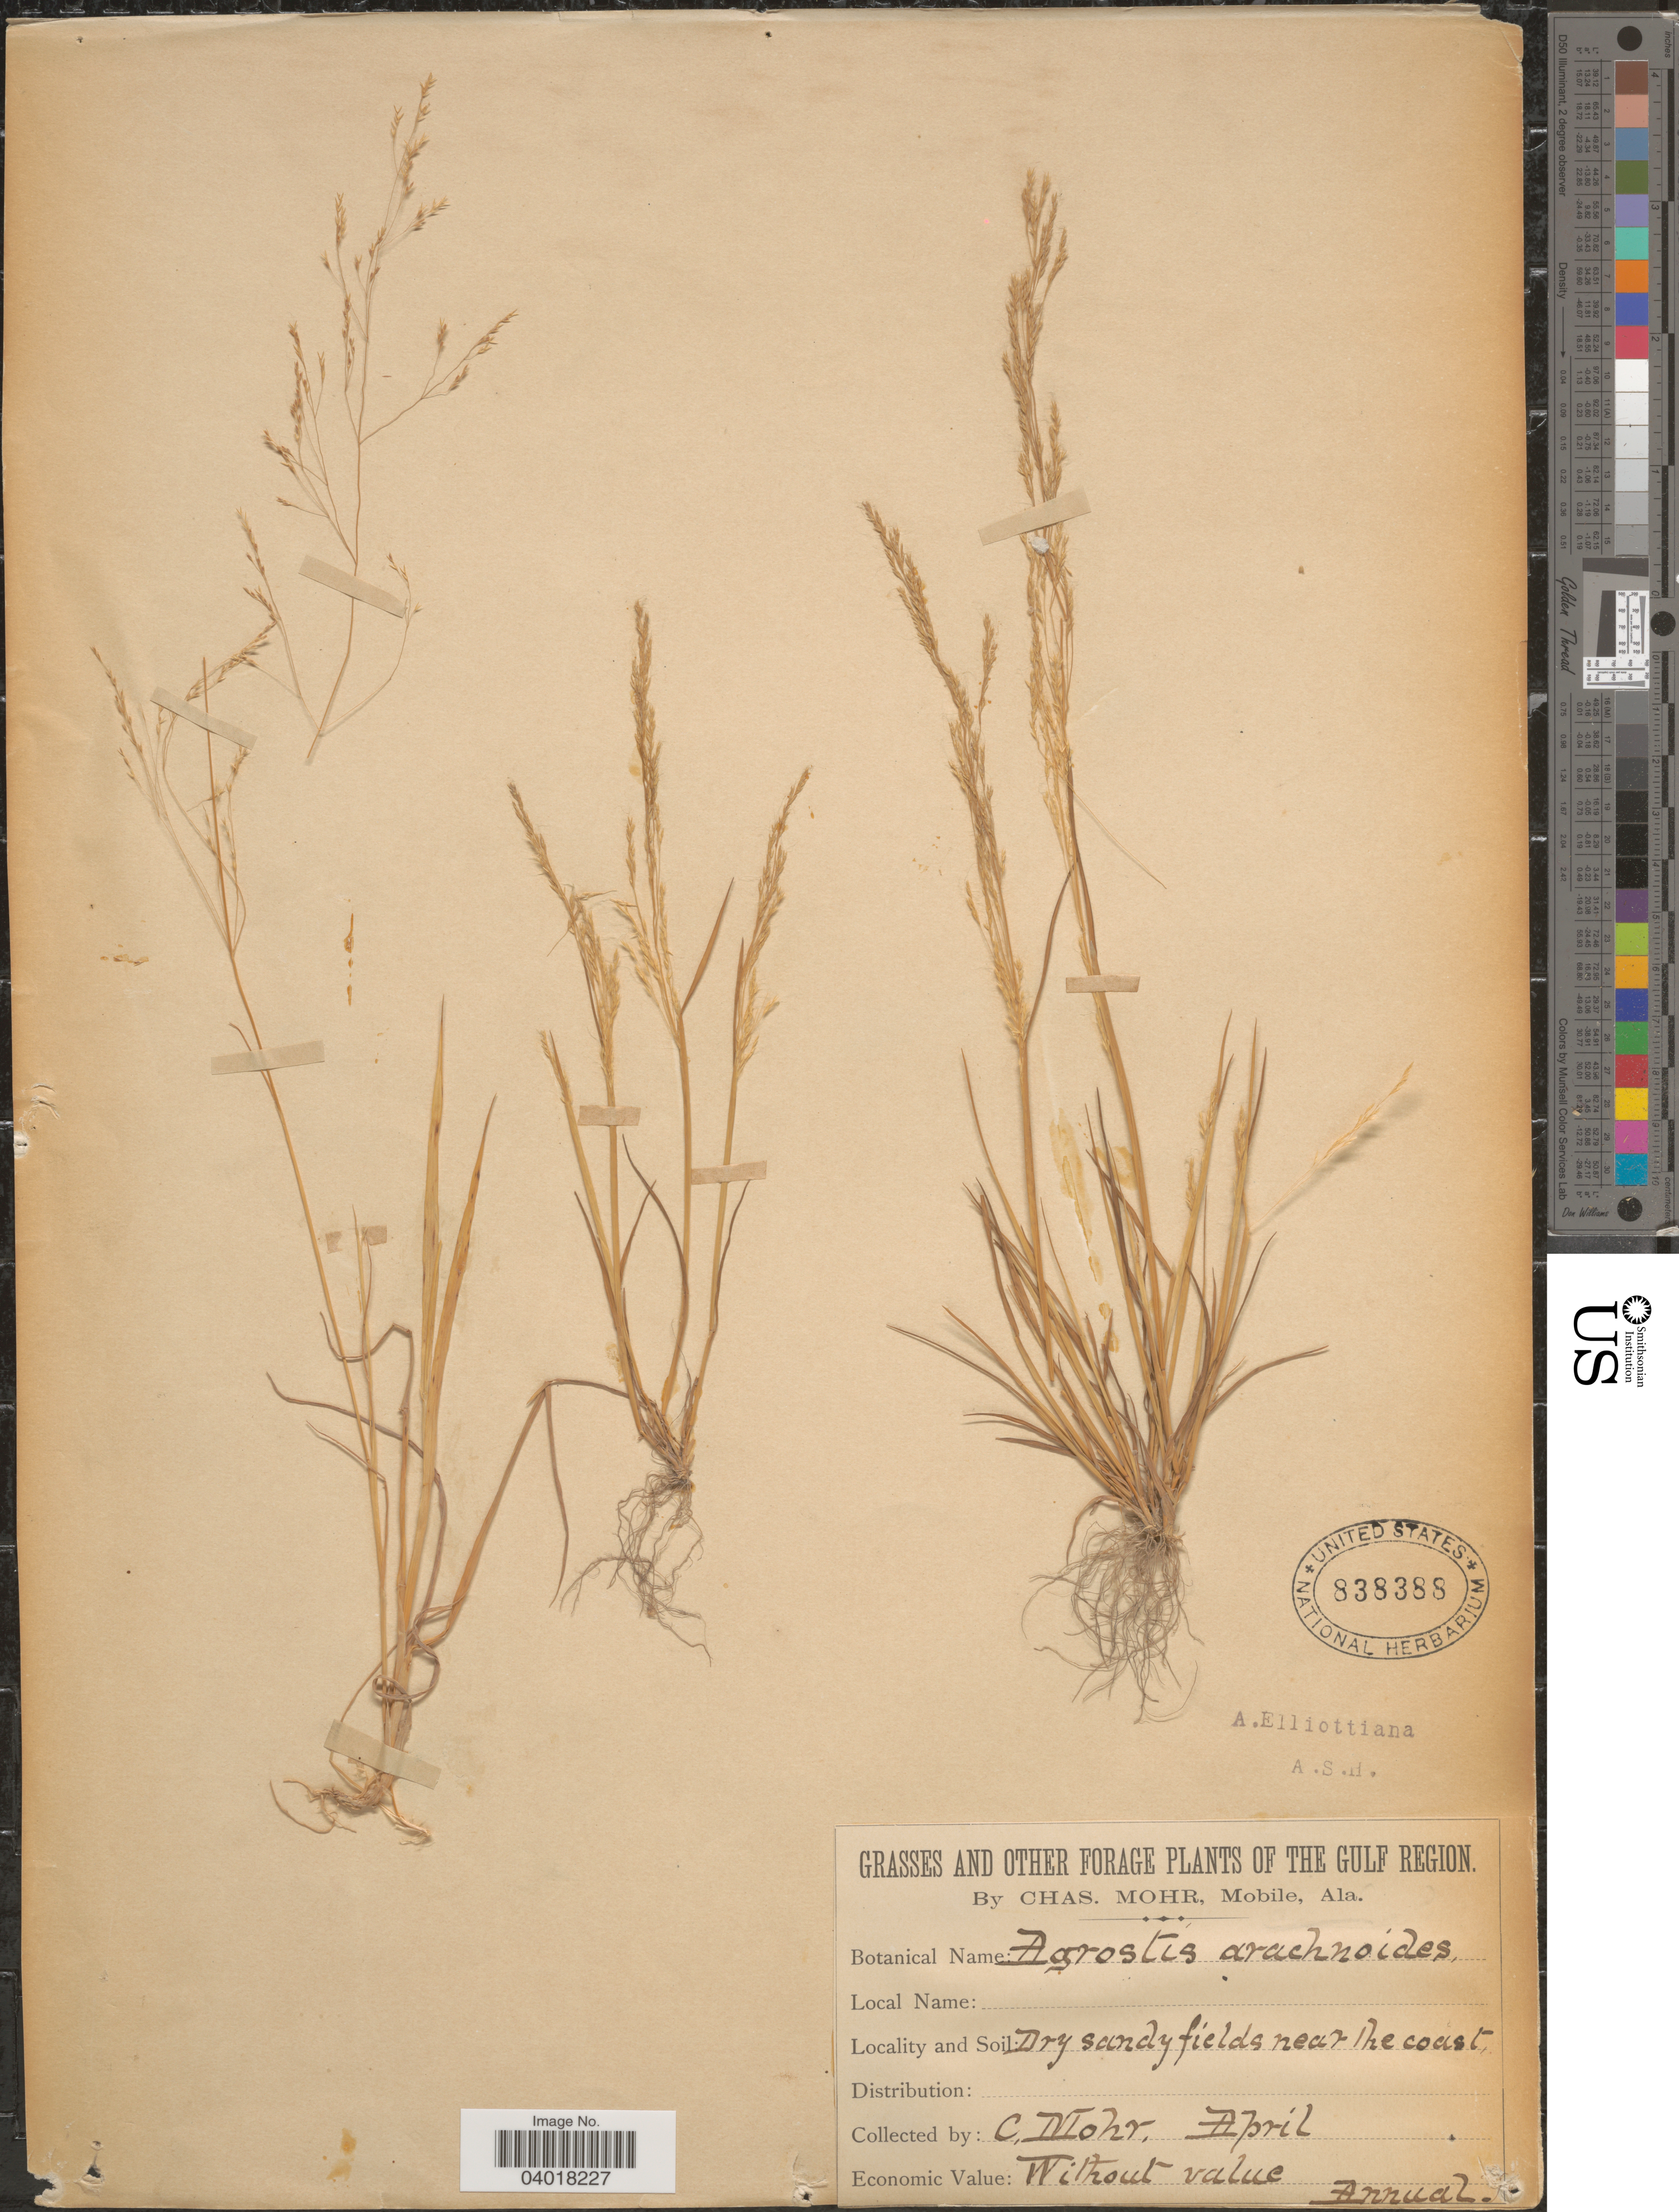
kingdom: Plantae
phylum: Tracheophyta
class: Liliopsida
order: Poales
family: Poaceae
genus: Agrostis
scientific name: Agrostis elliottiana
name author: Schult.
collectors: Mohr, C. T. (herbarium)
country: United States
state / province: Alabama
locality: The Gulf Region. Dry sandy fields near the coast.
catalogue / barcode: US 838388